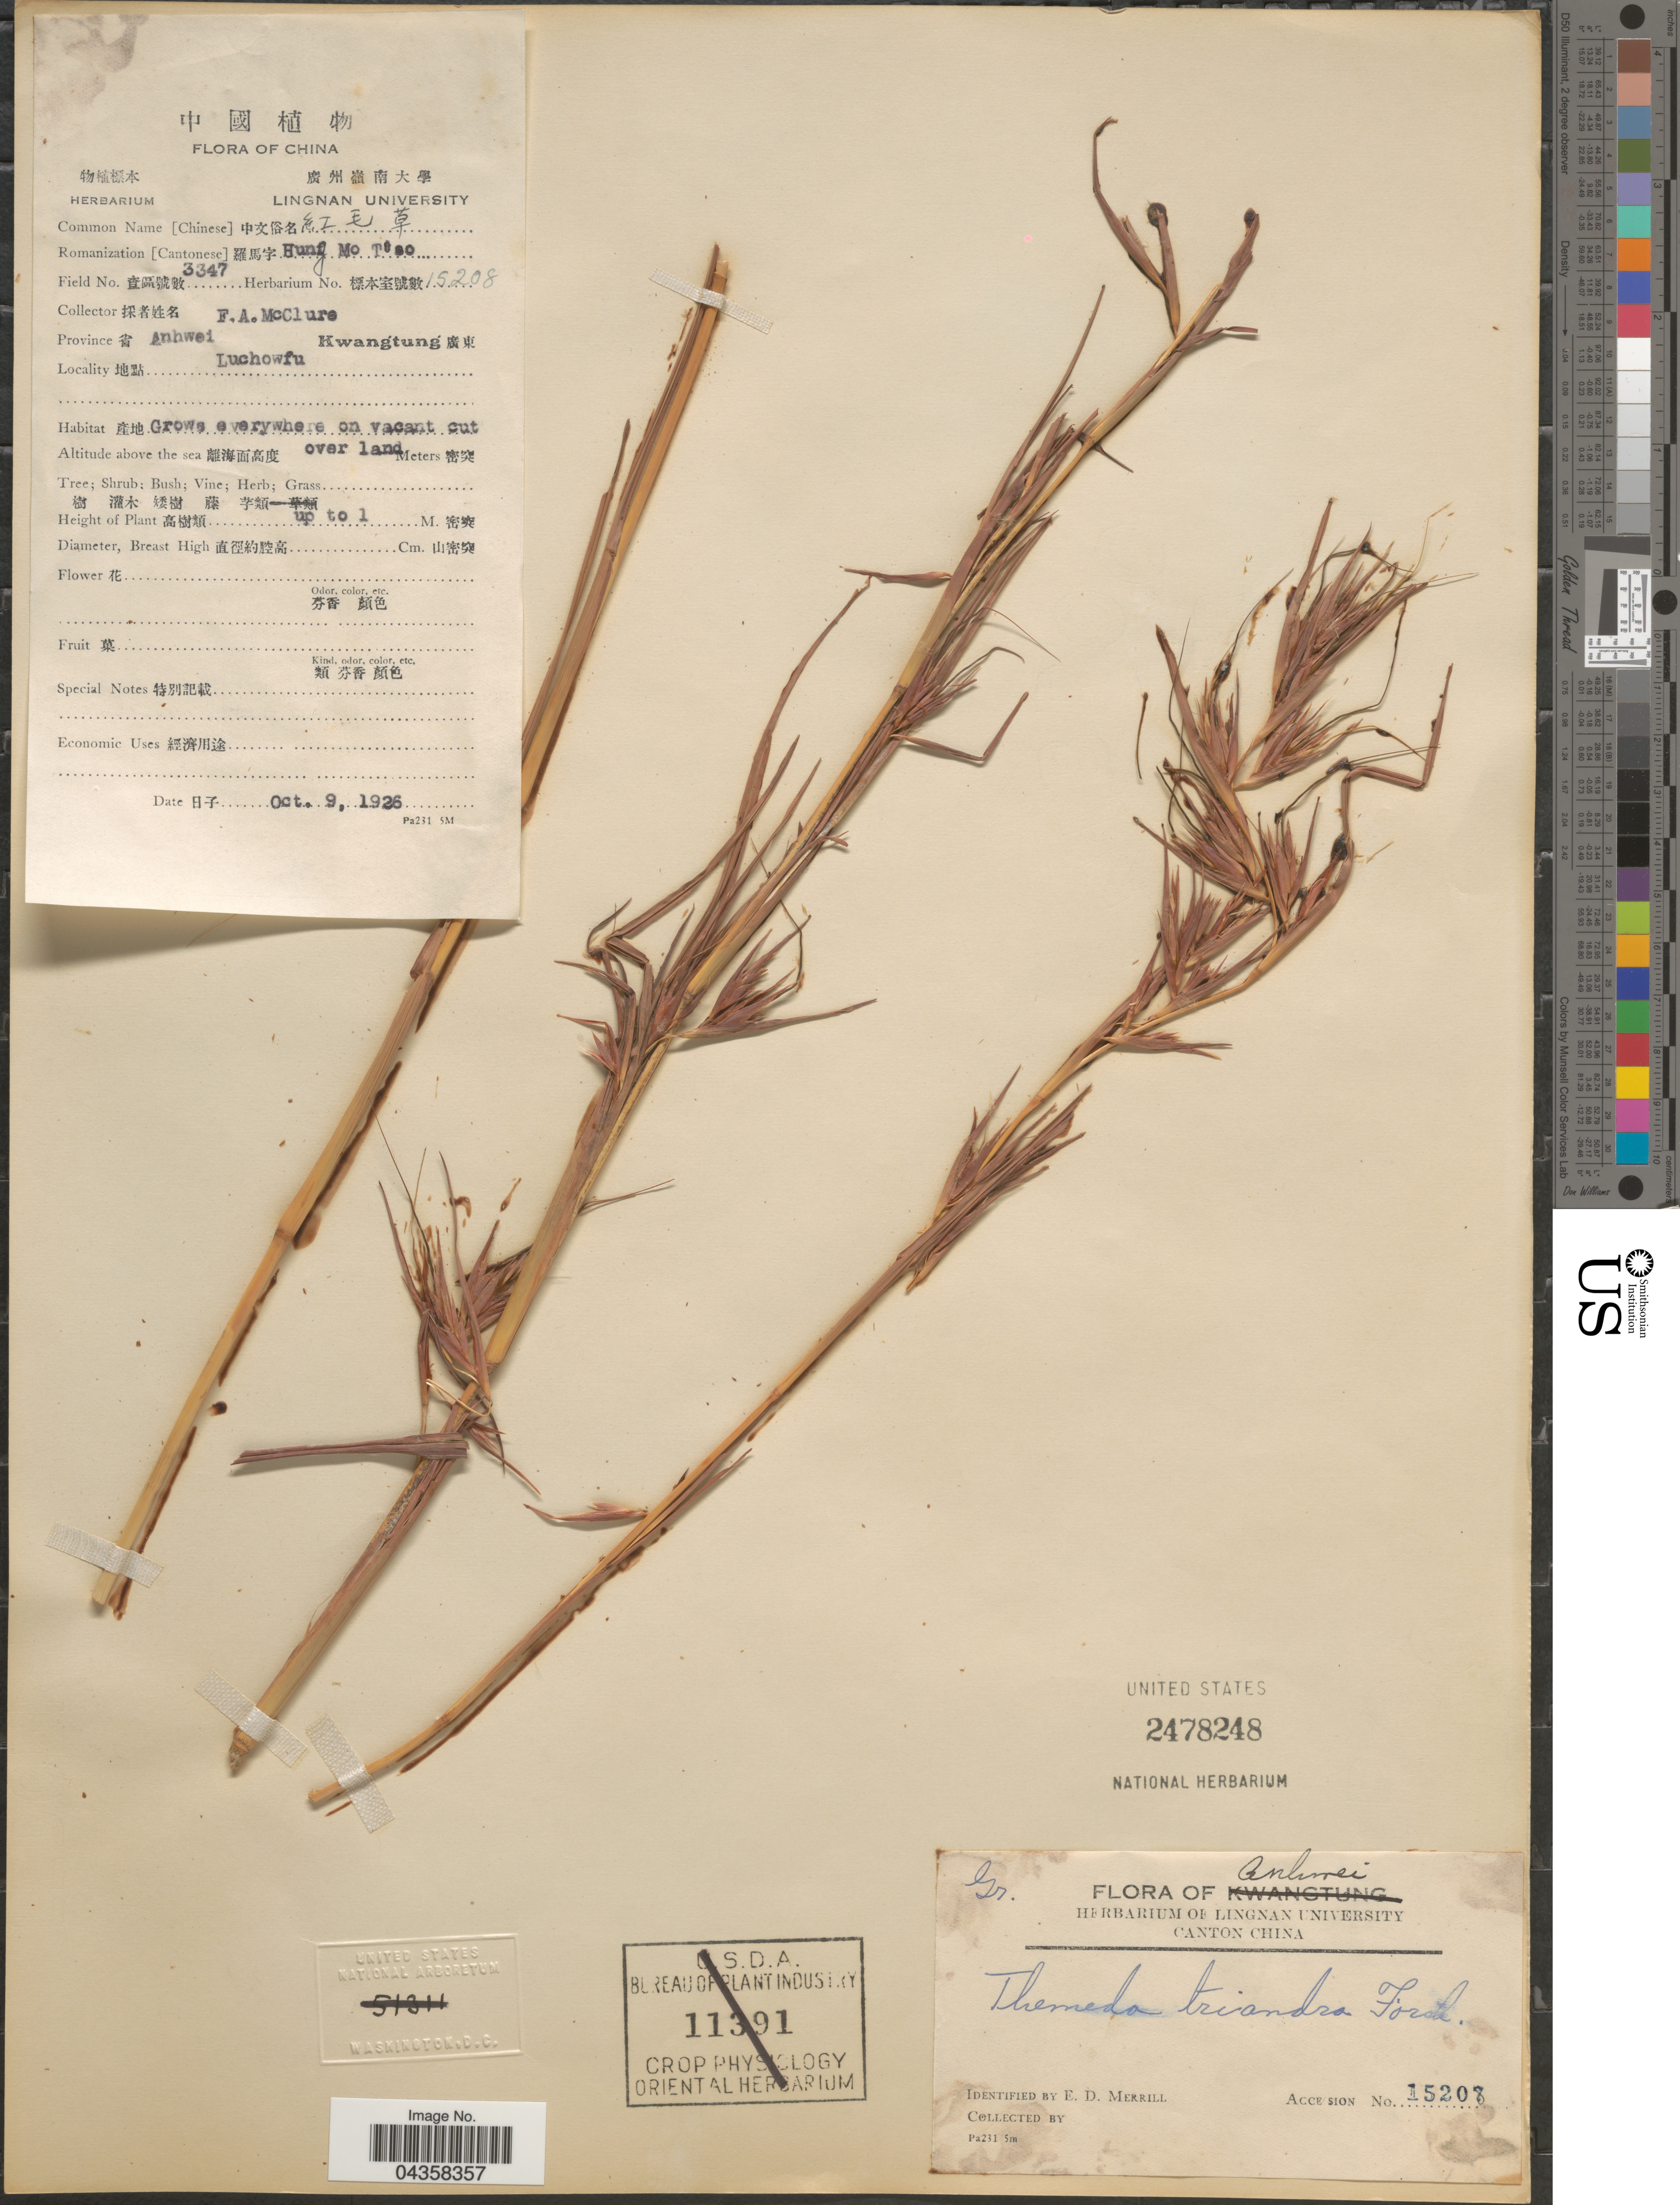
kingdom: Plantae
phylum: Tracheophyta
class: Liliopsida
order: Poales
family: Poaceae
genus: Themeda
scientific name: Themeda triandra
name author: Forssk.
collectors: F. A. McClure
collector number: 15208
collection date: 1926-10-09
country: China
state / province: Guangdong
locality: Province Anhwei. Kwangtung [Foreign script]. [Foreign script] Luchowfu.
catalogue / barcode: US 2478248